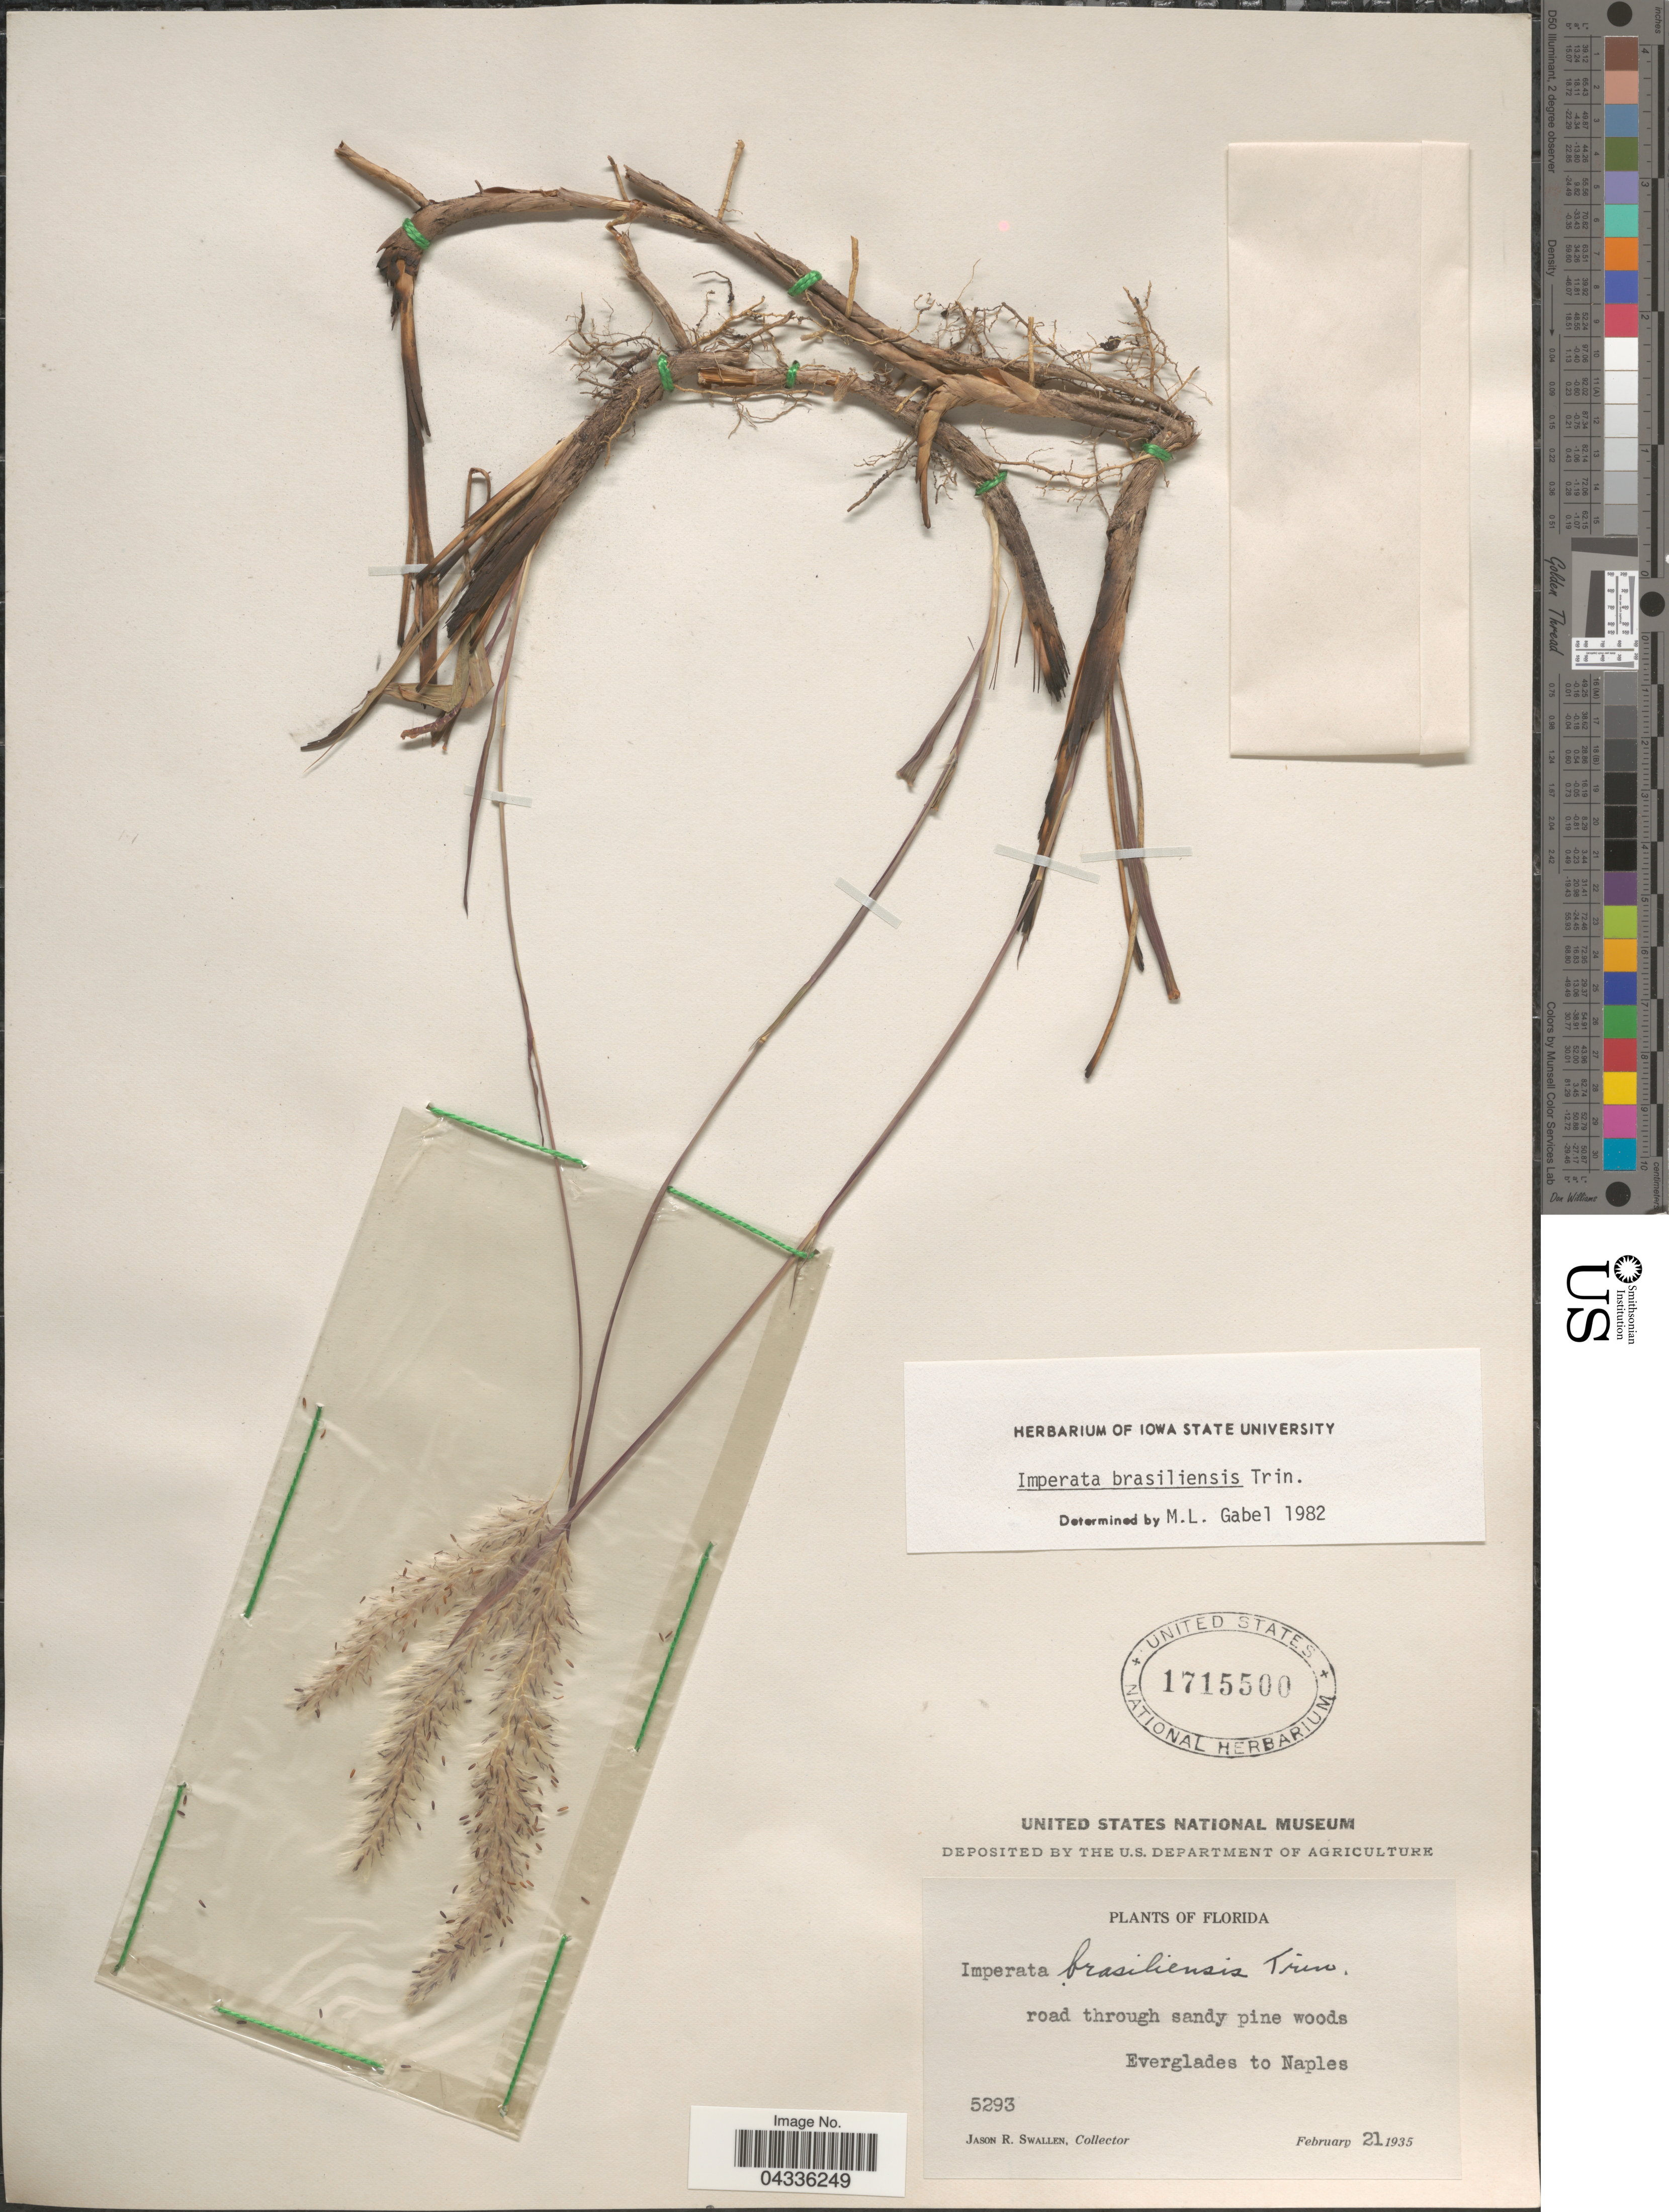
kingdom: Plantae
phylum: Tracheophyta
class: Liliopsida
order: Poales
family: Poaceae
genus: Imperata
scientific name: Imperata brasiliensis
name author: Trin.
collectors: J. R. Swallen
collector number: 5293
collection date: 1935-02-21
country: United States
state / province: Florida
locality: Everglades to Naples.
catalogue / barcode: US 1715500